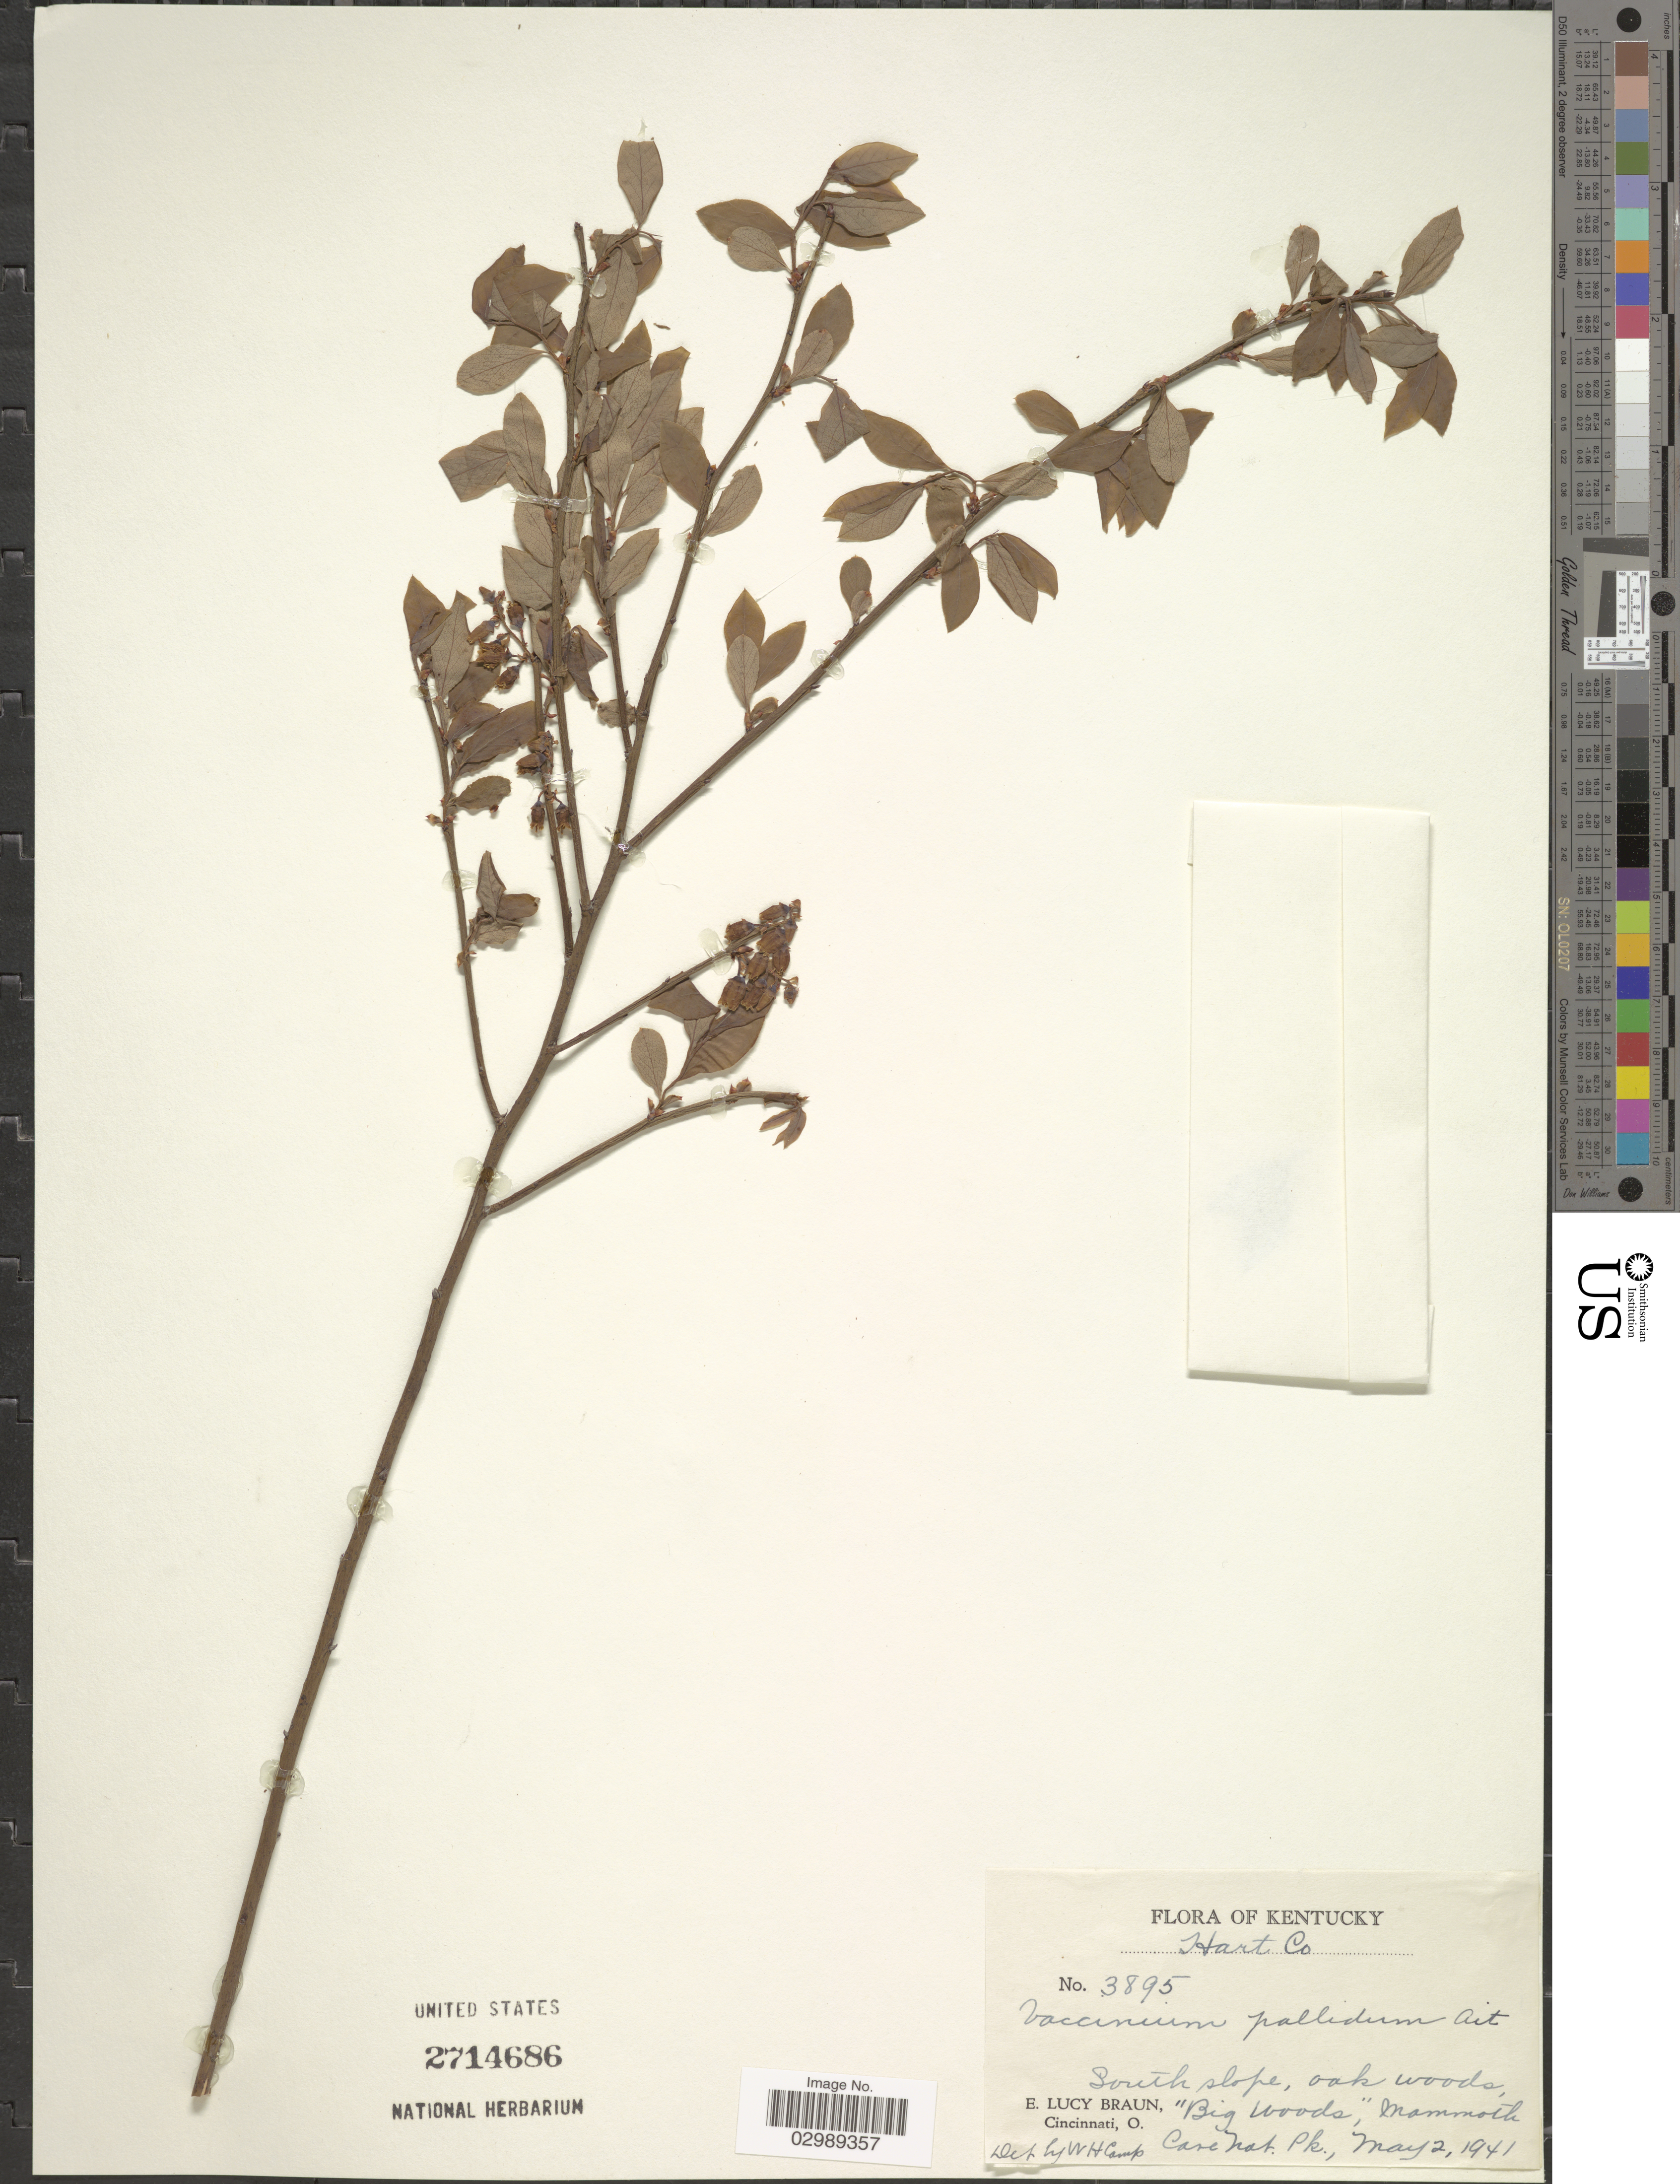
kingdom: Plantae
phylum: Tracheophyta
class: Magnoliopsida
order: Ericales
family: Ericaceae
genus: Vaccinium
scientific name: Vaccinium pallidum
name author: Aiton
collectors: E. L. Braun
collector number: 3895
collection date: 1941-05-02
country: United States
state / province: Kentucky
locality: Hart Co., South slope, oak woods, "Big Woods", Mammoth Cave Nat. Pk.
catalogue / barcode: US 2714686